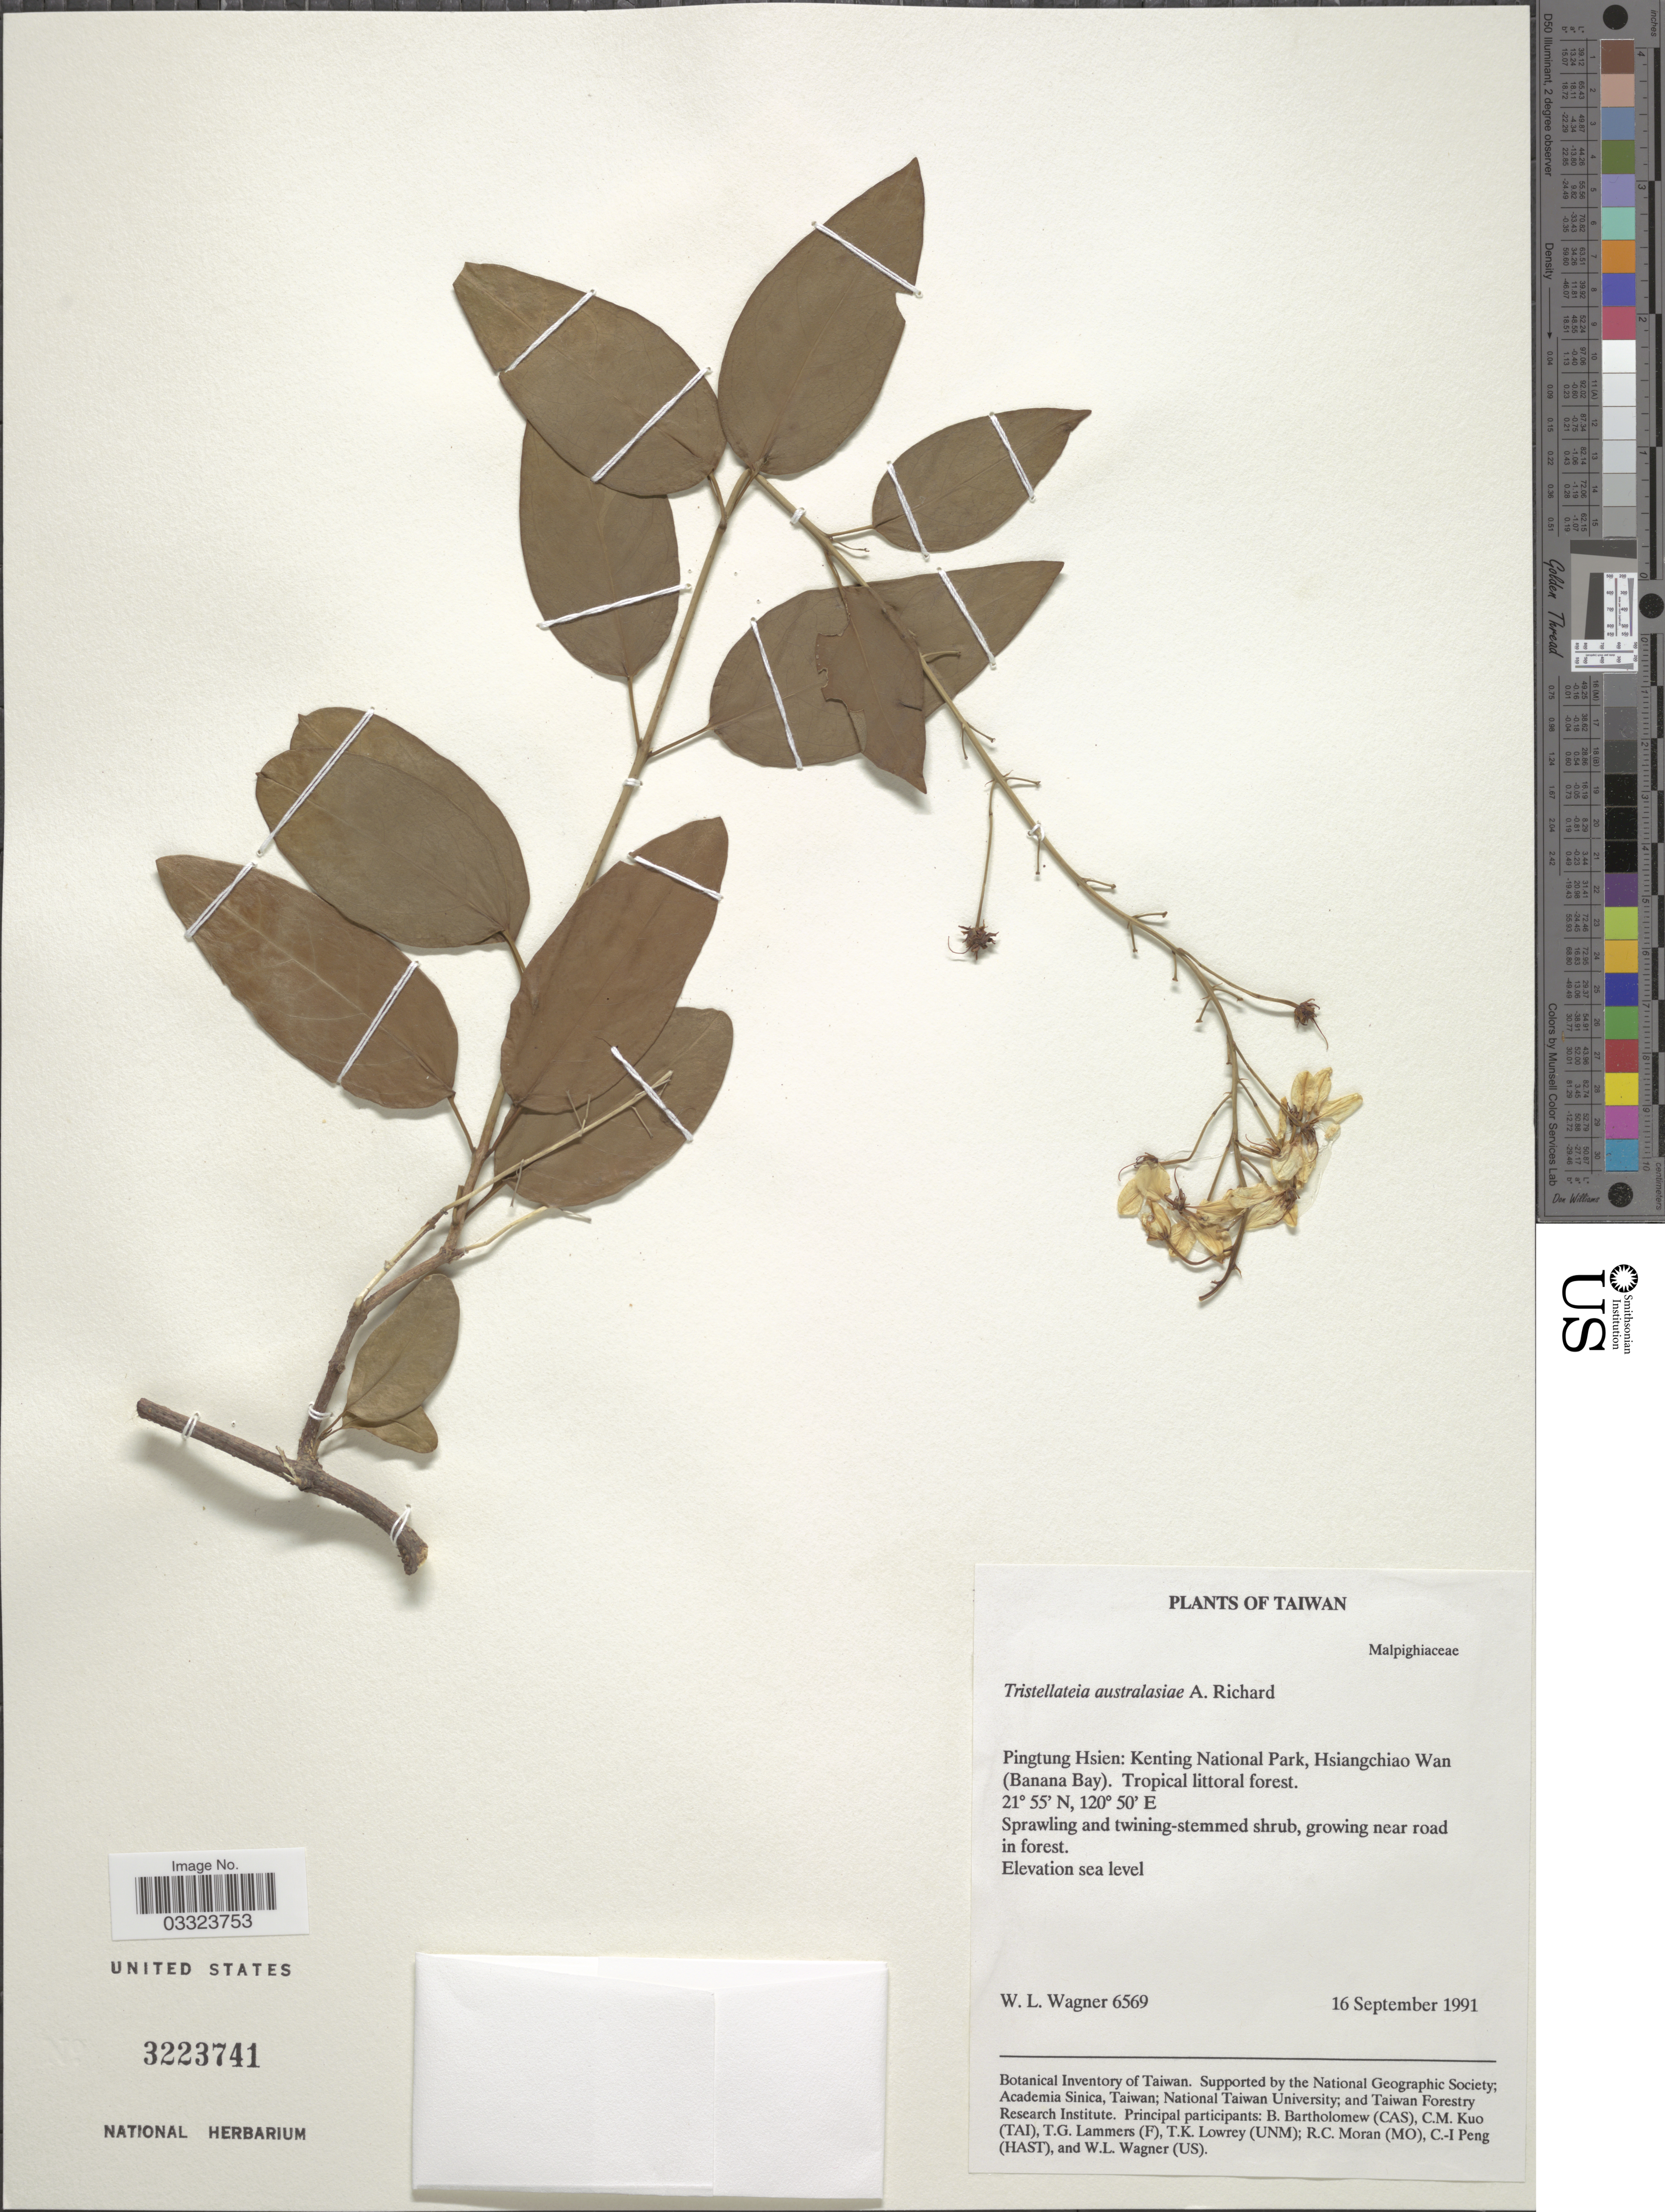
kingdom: Plantae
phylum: Tracheophyta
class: Magnoliopsida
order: Malpighiales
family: Malpighiaceae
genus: Tristellateia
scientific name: Tristellateia australasiae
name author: A. Rich.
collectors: W. L. Wagner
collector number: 6569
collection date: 1991-09-16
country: Taiwan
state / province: Pingtung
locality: Pingtung Hsien: Kenting National Park, Hsiangchiao Wan (Banana Bay).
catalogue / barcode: US 3223741